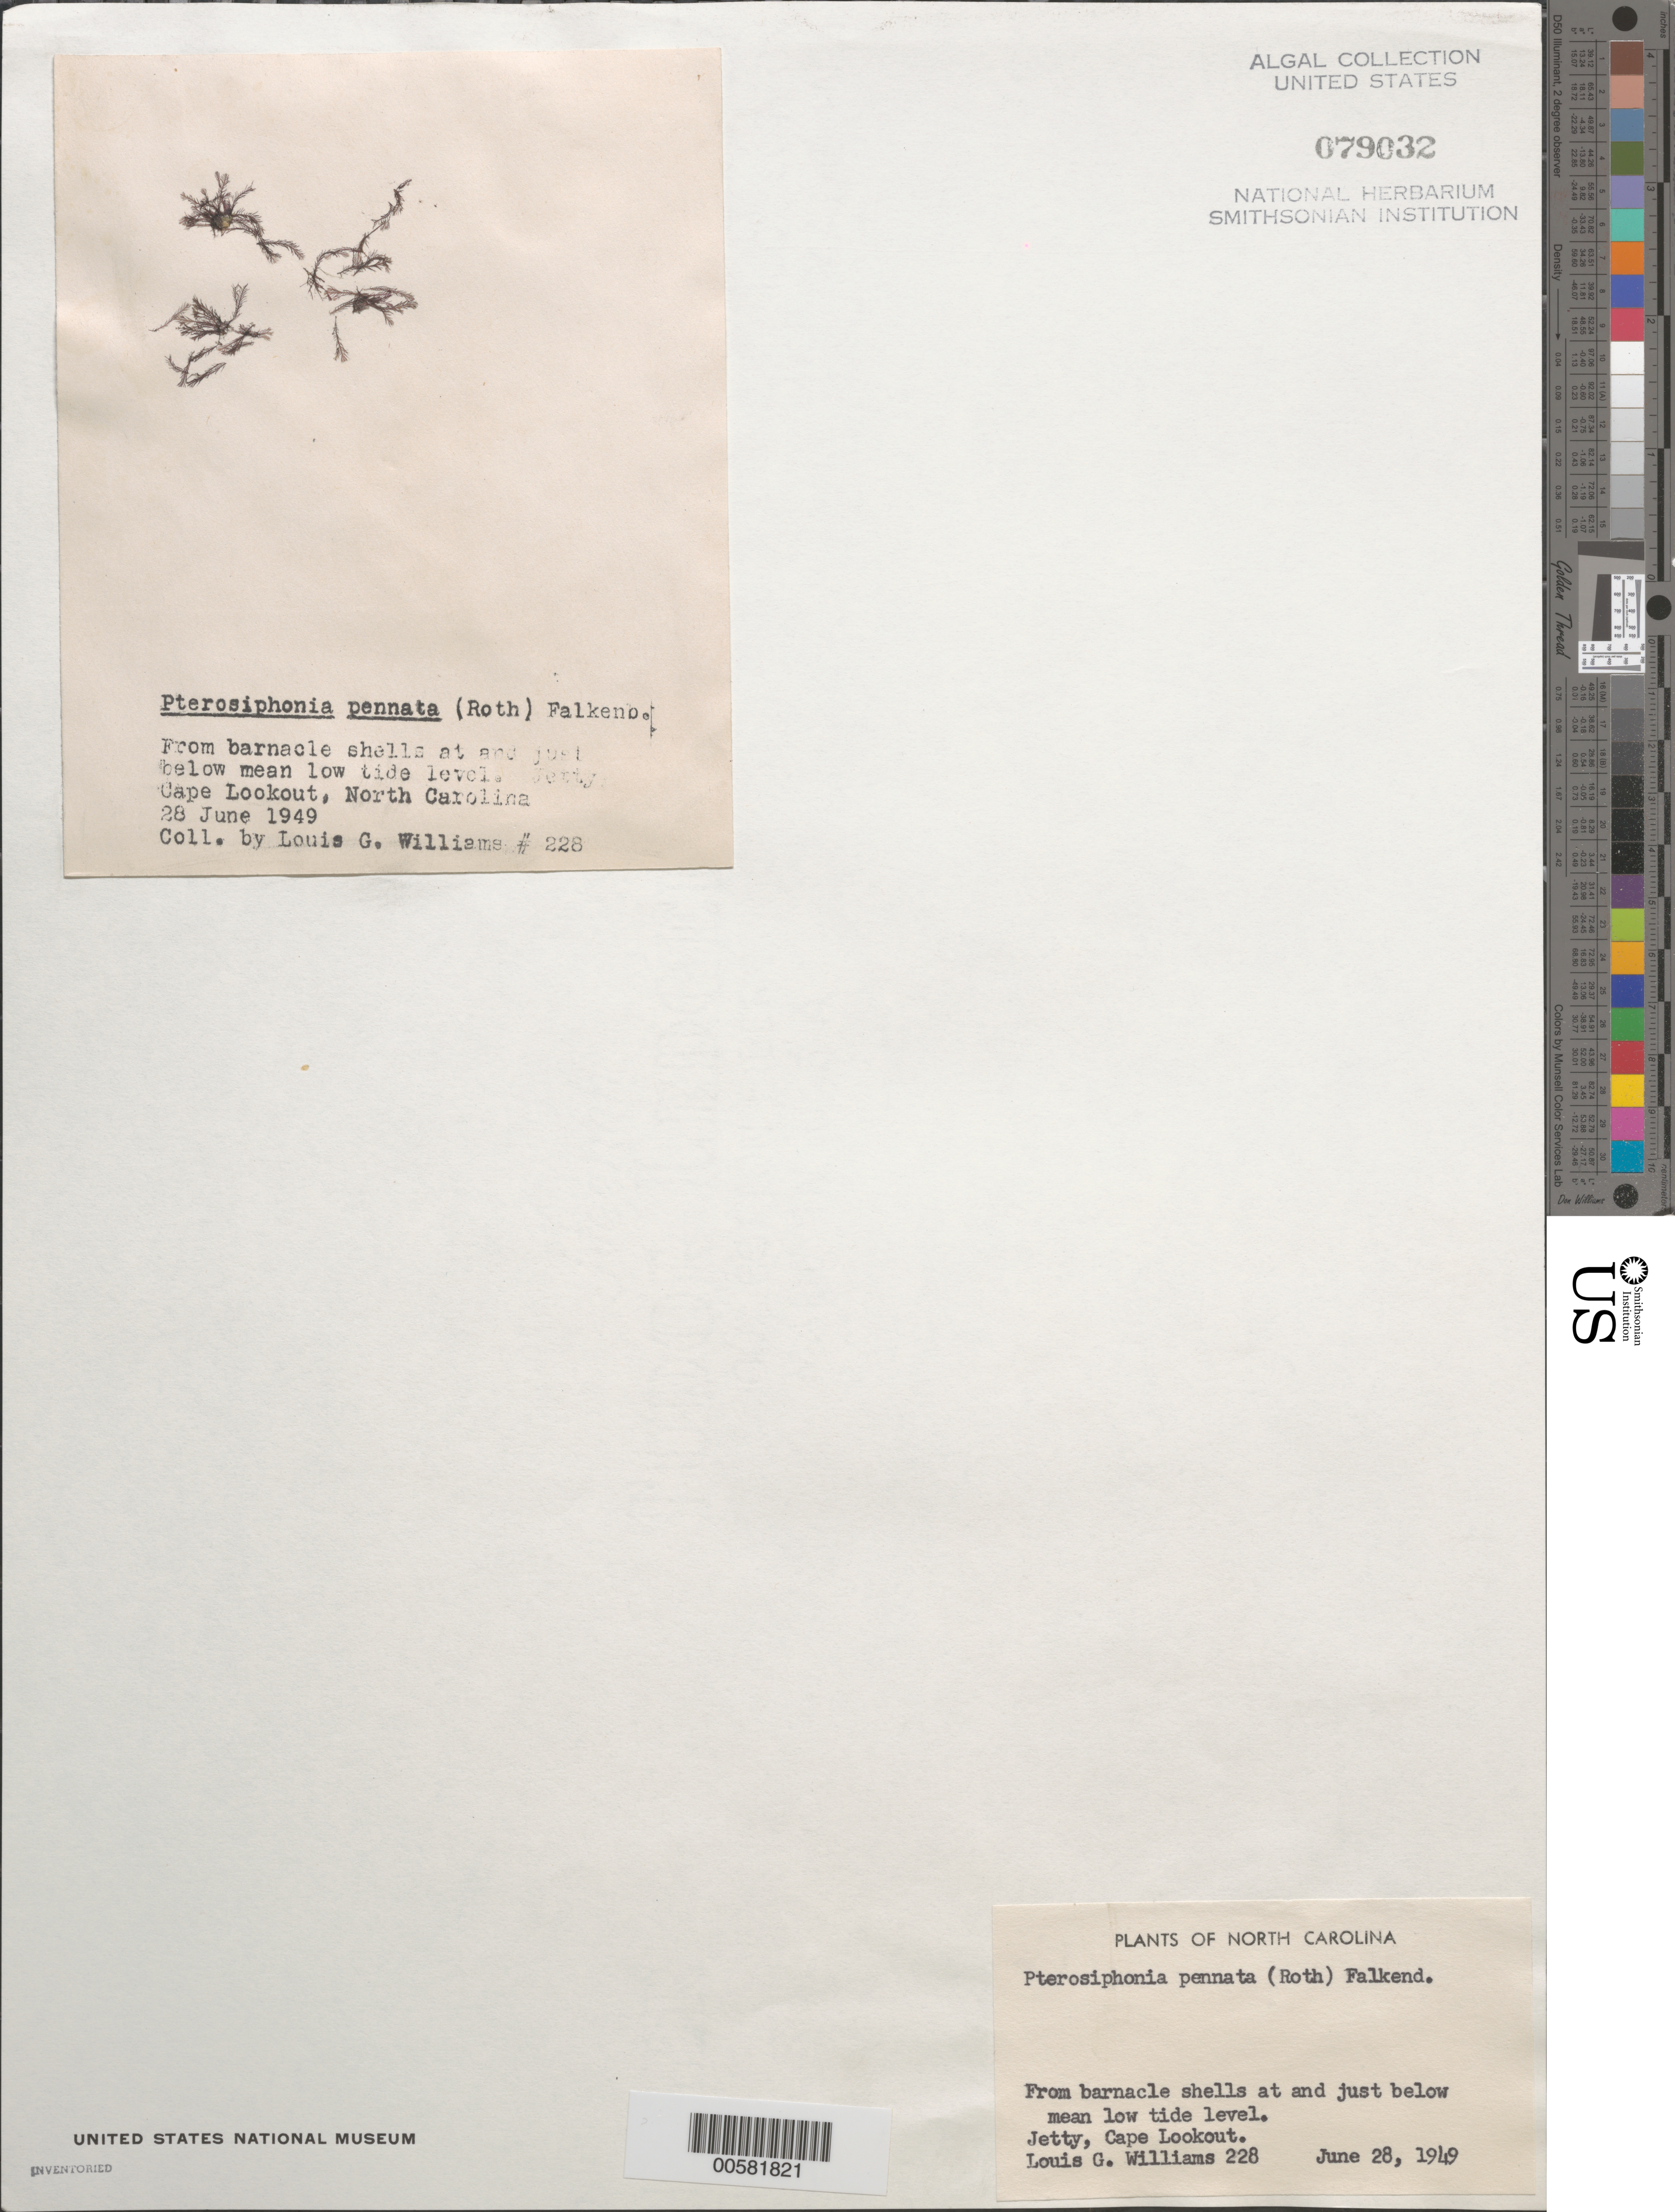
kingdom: Plantae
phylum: Rhodophyta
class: Florideophyceae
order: Ceramiales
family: Rhodomelaceae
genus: Xiphosiphonia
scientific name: Xiphosiphonia pennata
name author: (C. Agardh) Savoie & G.W. Saunders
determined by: Algae name updating Project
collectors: L. G. Williams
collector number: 228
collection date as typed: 28 Jun 1949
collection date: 1949-06-28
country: United States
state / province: North Carolina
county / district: Carteret County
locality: Cape Lookout jetty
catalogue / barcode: US 79032